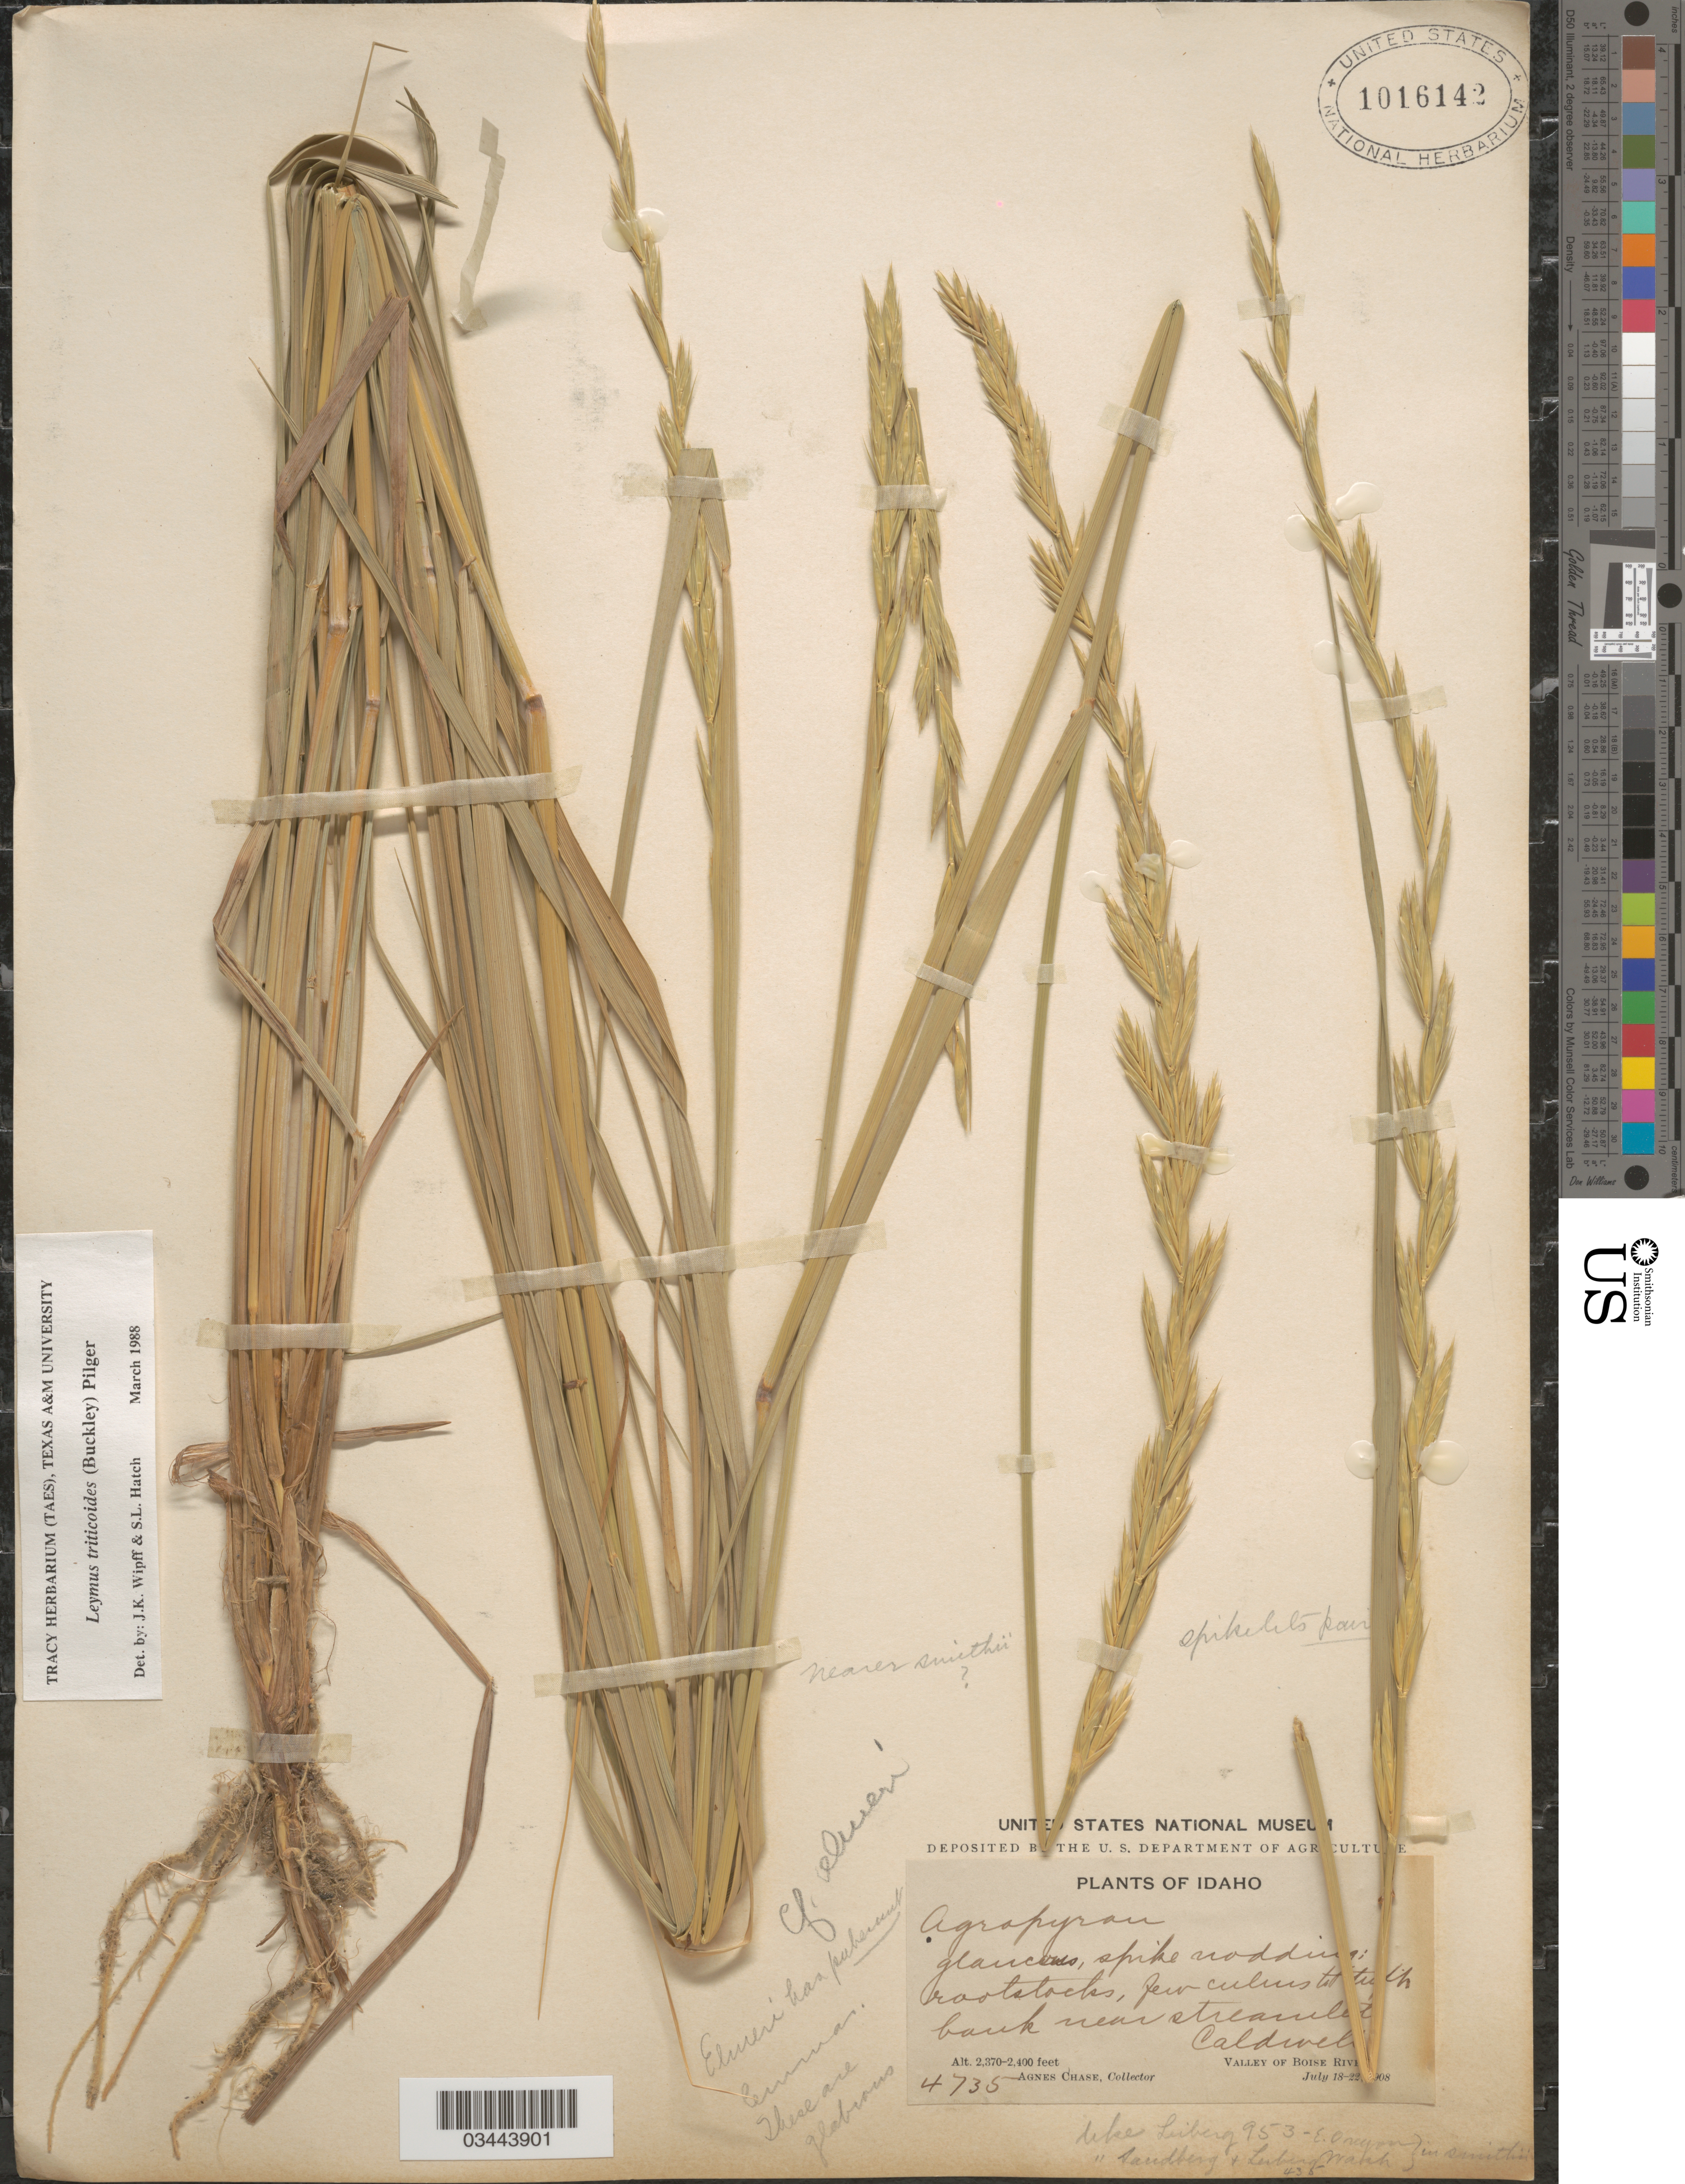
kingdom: Plantae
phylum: Tracheophyta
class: Liliopsida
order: Poales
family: Poaceae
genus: Leymus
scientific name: Leymus triticoides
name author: (Buckley) Pilg.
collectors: A. Chase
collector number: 4735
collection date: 1908-07-18/1908-07-22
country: United States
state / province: Idaho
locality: Bank near streamlet Caldwell. Valley of Boise River.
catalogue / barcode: US 1016142